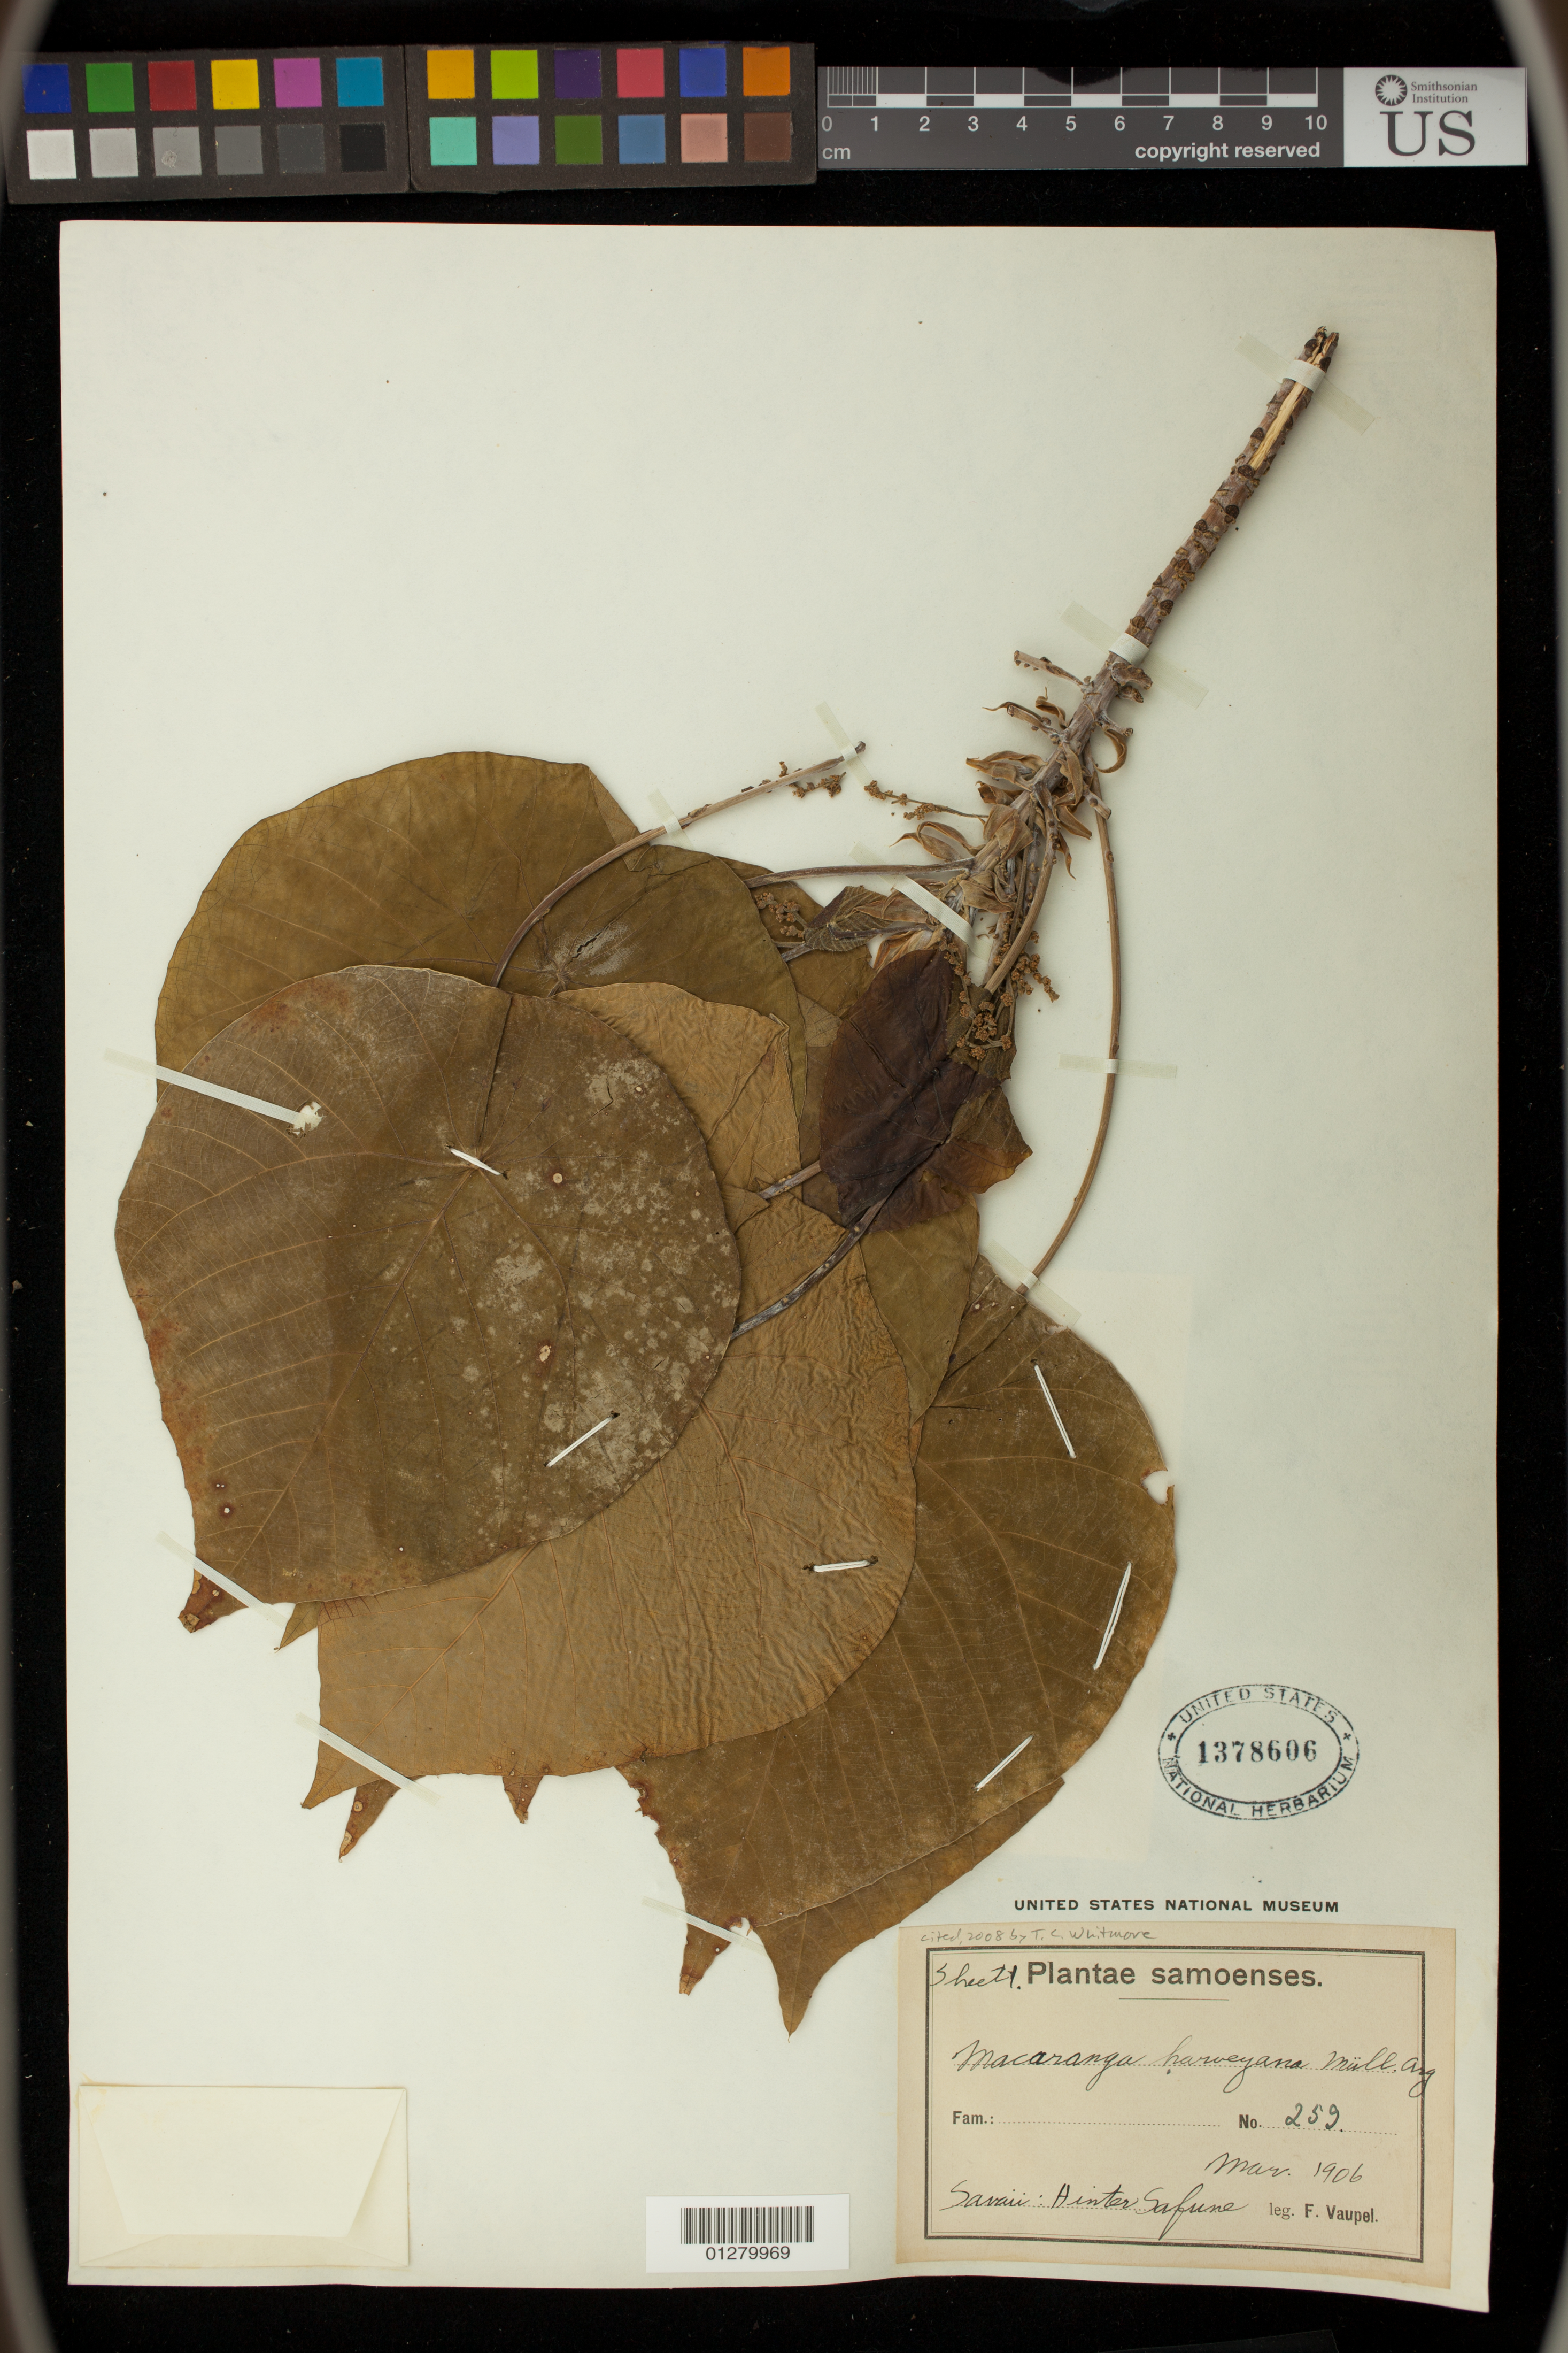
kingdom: Plantae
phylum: Tracheophyta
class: Magnoliopsida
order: Malpighiales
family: Euphorbiaceae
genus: Macaranga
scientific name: Macaranga harveyana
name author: Müll. Arg.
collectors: F. Vaupel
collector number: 259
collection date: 1906-03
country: Samoa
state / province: Gagaifomauga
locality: Hinter Safune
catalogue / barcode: US 1378606